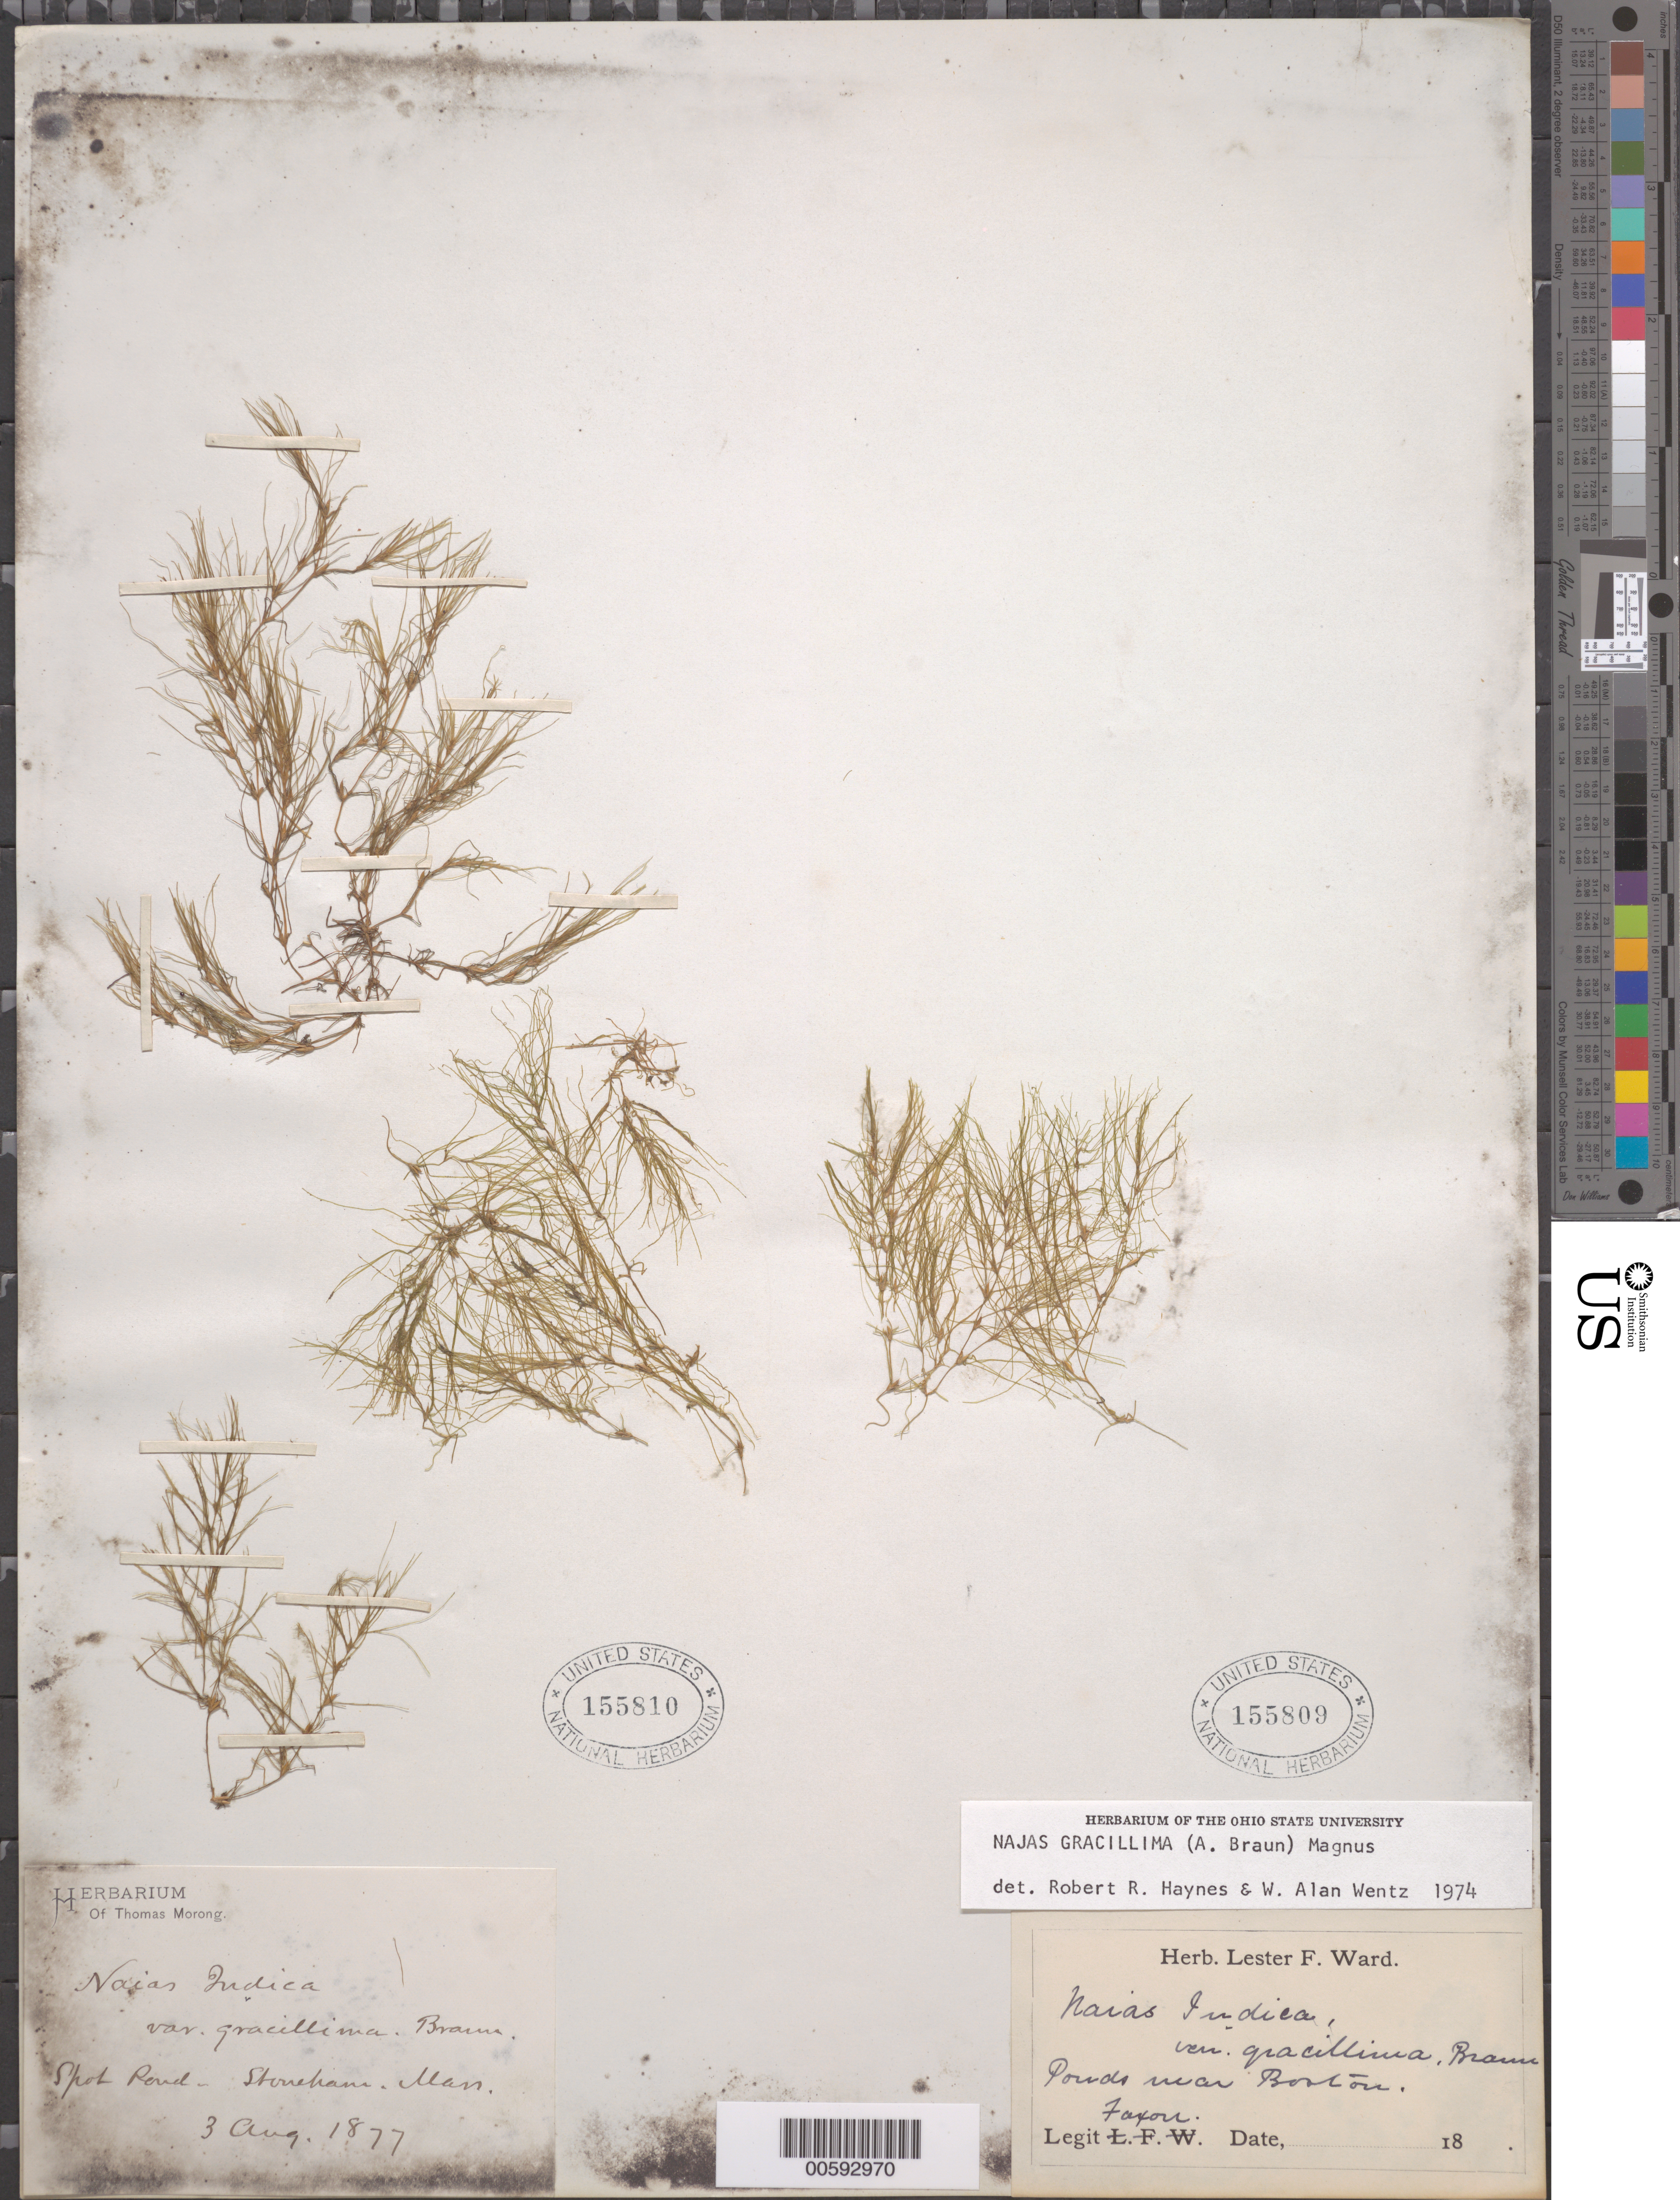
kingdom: Plantae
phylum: Tracheophyta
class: Liliopsida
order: Alismatales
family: Hydrocharitaceae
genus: Najas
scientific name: Najas gracillima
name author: (A. Braun) Magnus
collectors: E. Faxon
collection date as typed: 18--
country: United States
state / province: Massachusetts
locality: Boston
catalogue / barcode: US 155809